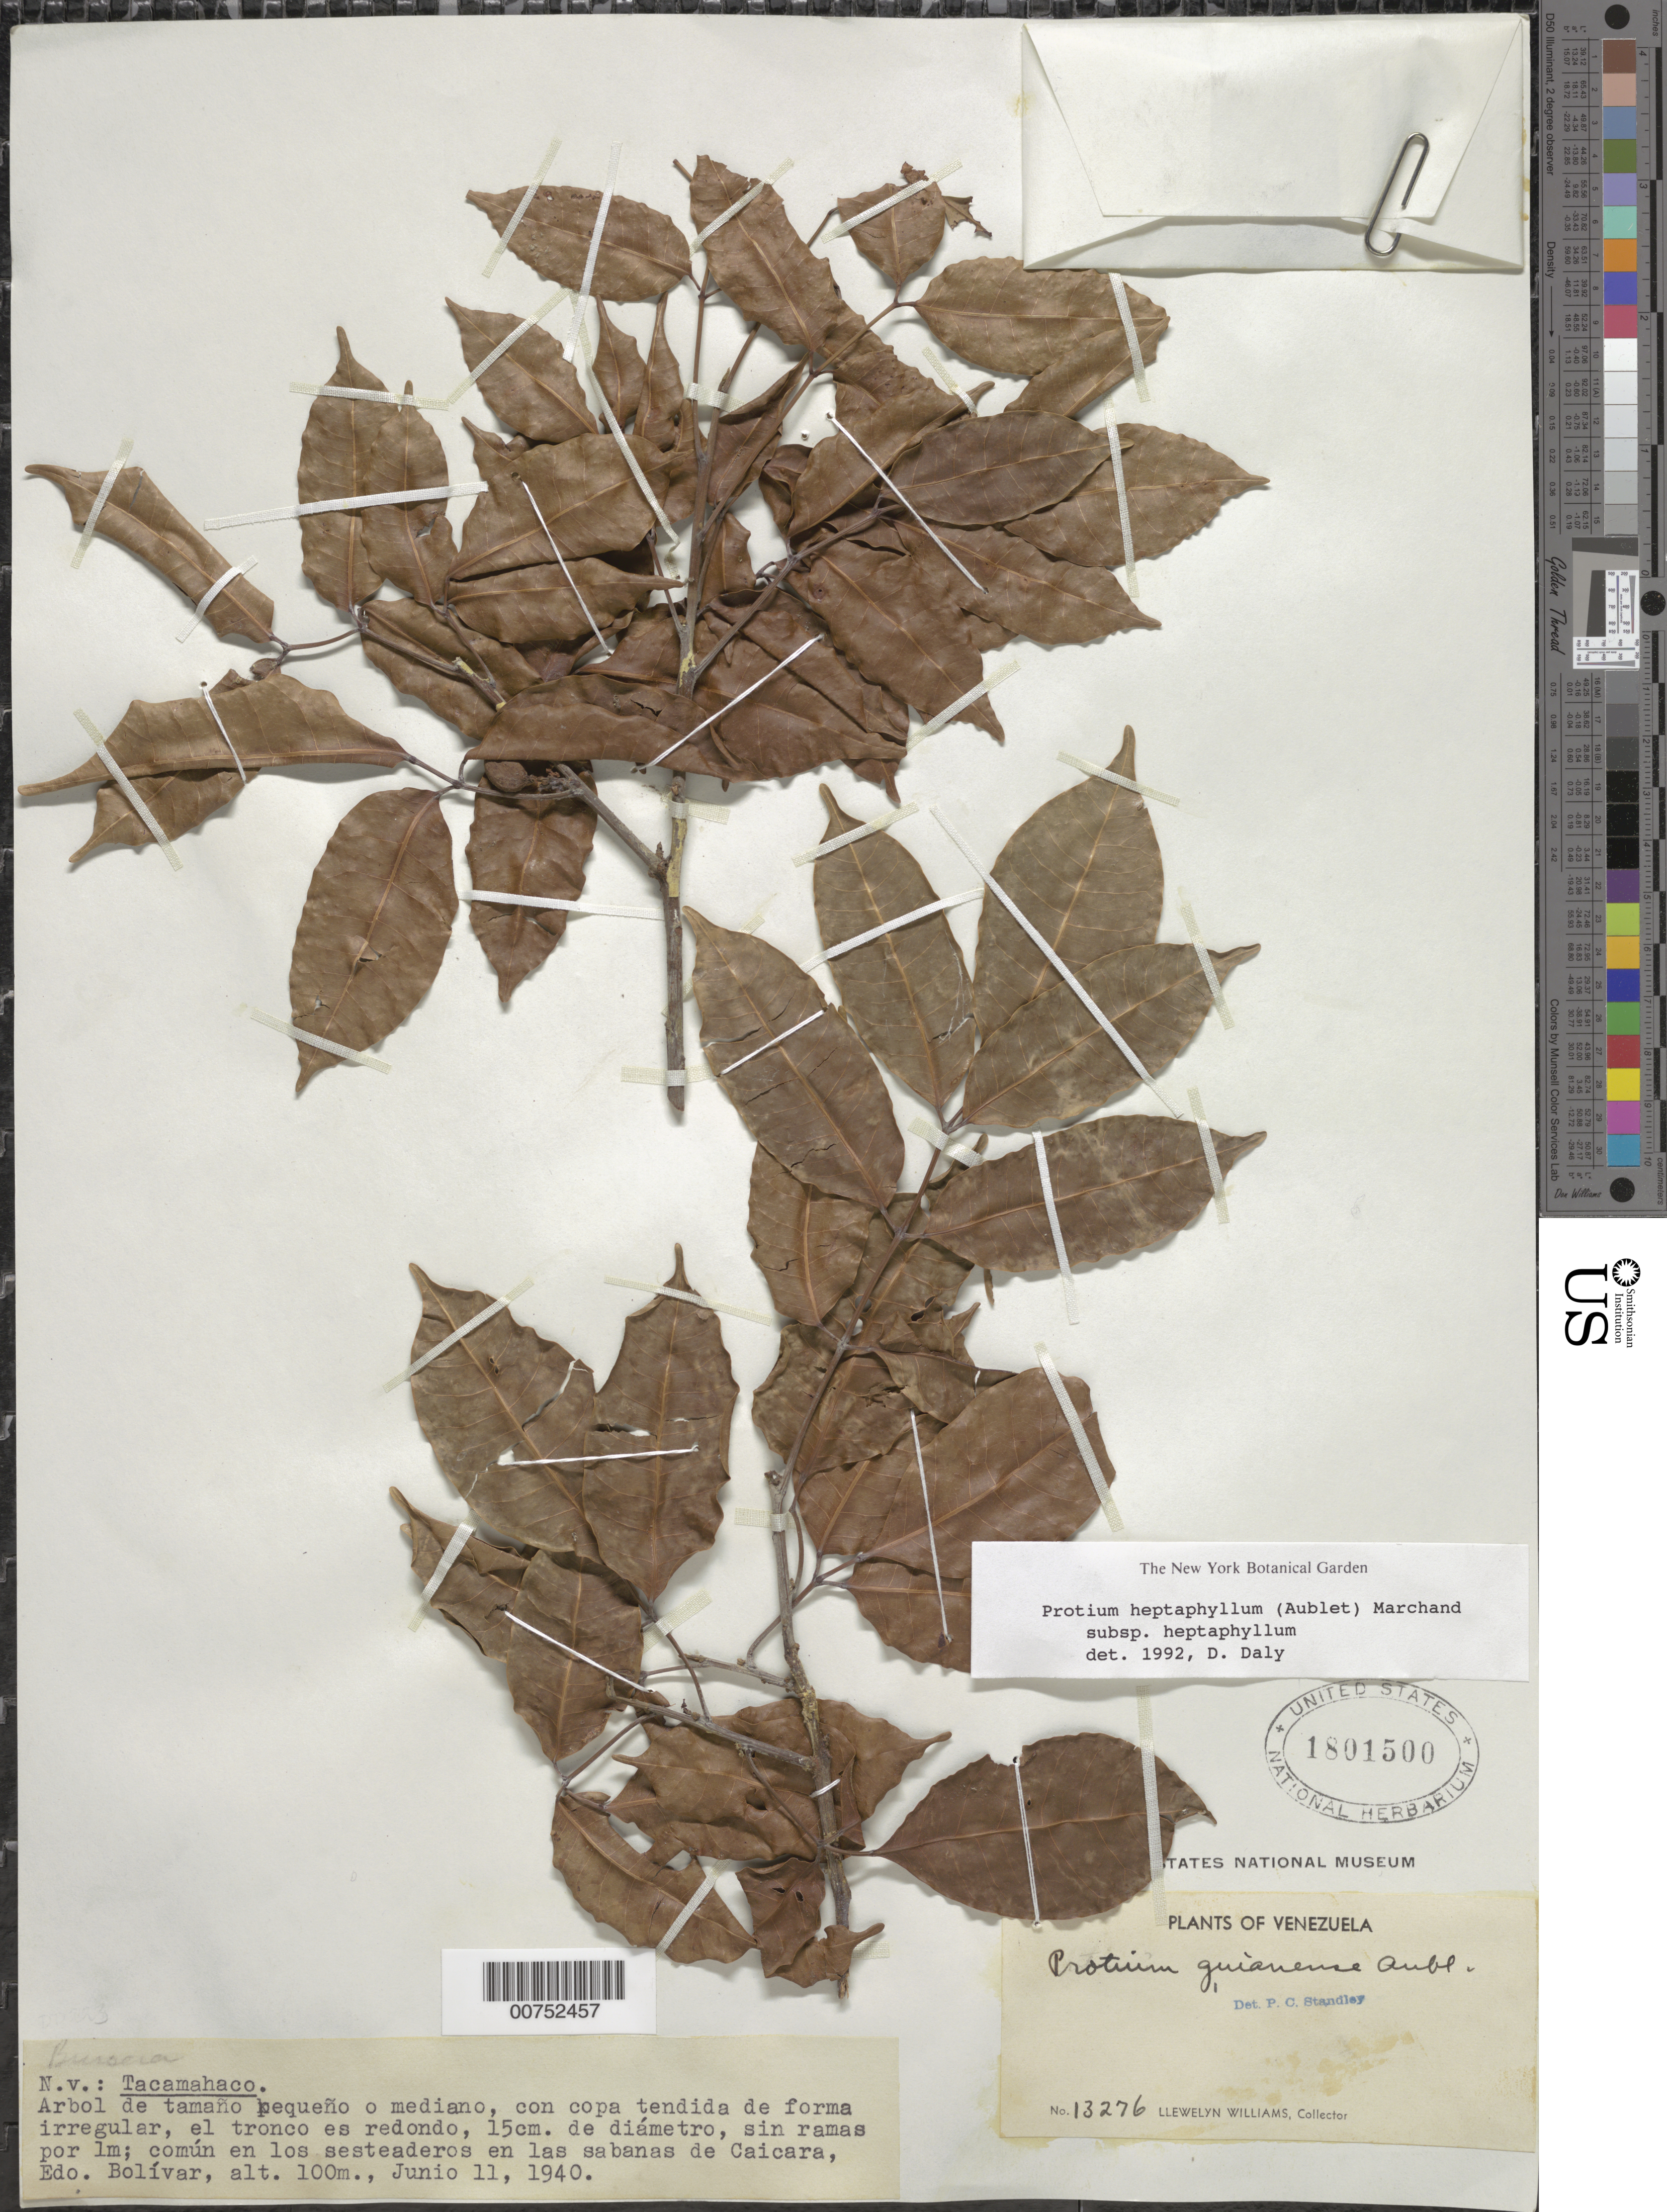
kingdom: Plantae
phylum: Tracheophyta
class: Magnoliopsida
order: Sapindales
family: Burseraceae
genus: Protium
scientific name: Protium heptaphyllum subsp. heptaphyllum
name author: (Aubl.) Marchand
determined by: Daly, D. C.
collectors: Ll. Williams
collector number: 13276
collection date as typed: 11-Jun-40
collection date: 1940-06-11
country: Venezuela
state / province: Bolívar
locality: Caicara, Medio Orinoco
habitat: Sesteaderos en las sabanas de Caicara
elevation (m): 100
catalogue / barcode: US 1801500